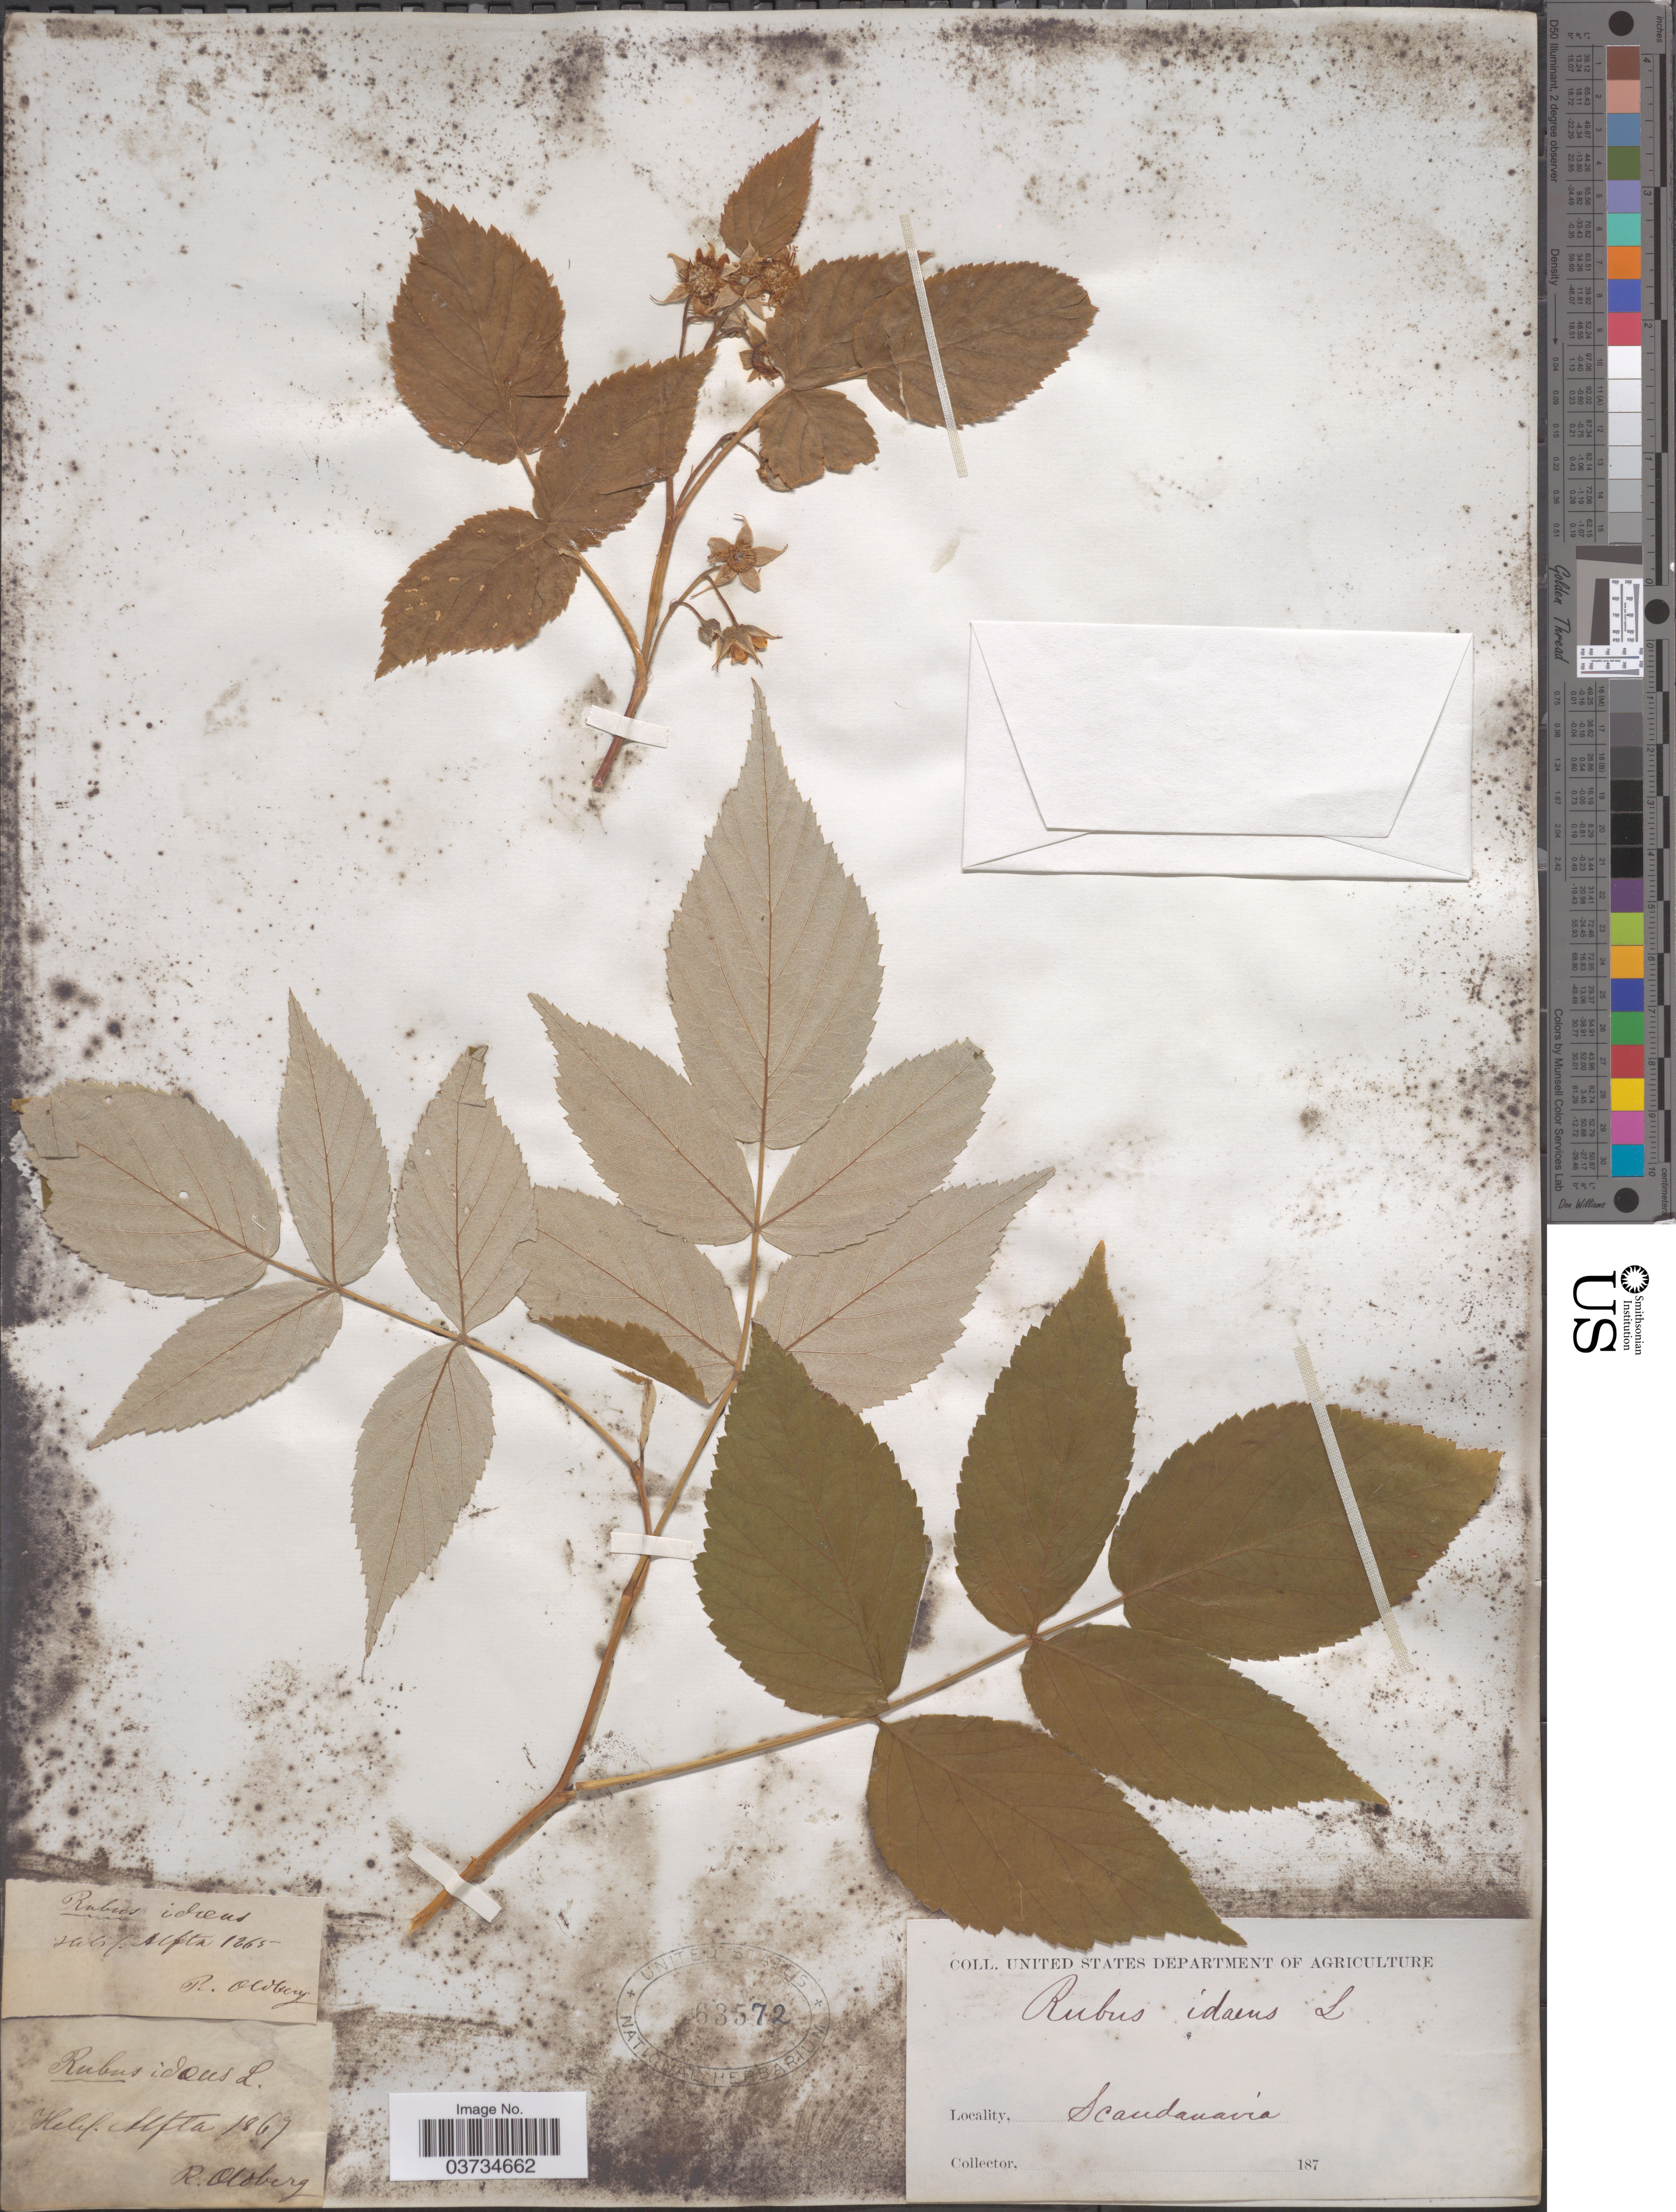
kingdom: Plantae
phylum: Tracheophyta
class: Magnoliopsida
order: Rosales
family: Rosaceae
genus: Rubus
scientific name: Rubus idaeus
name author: L.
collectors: R. Oldberg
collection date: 1865/1869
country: Sweden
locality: Scandanavia. Helsl. Alfta.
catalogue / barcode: US 63572